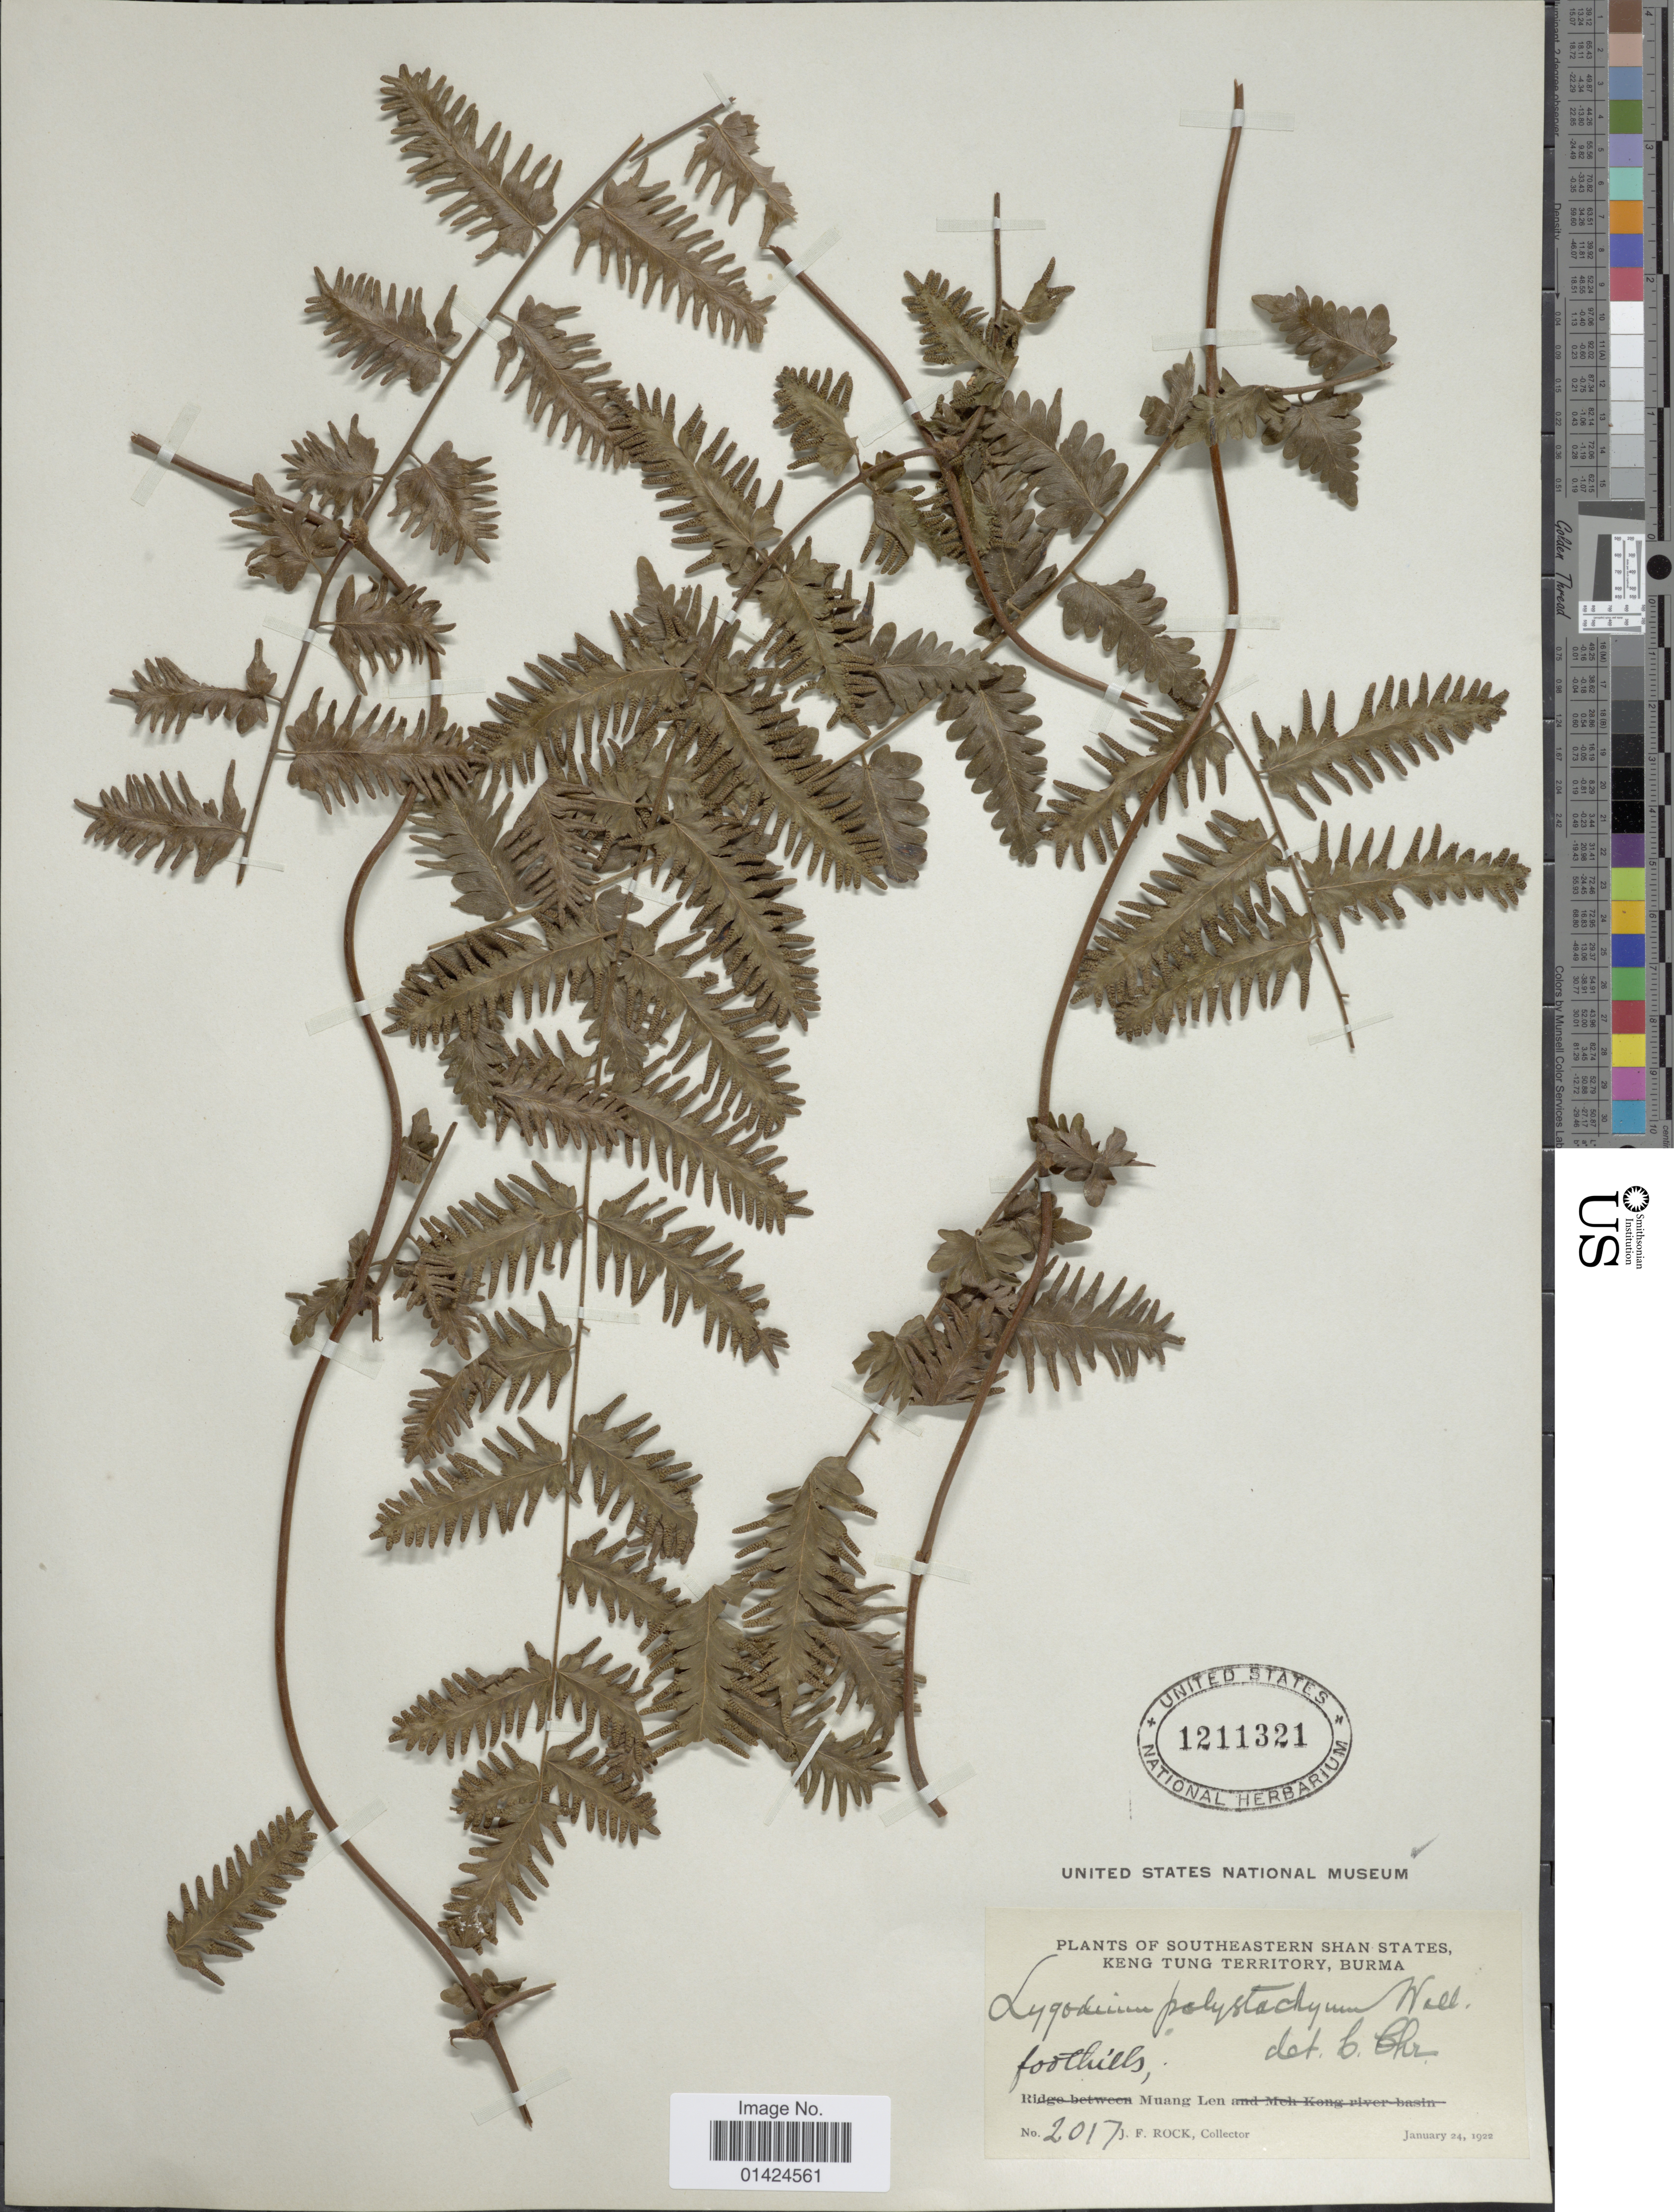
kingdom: Plantae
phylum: Tracheophyta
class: Polypodiopsida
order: Schizaeales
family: Lygodiaceae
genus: Lygodium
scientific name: Lygodium polystachyum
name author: Wall. ex T. Moore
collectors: J. Rock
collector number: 2017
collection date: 1922-01-24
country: Myanmar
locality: Southeastern Shan States, Keng Tung Territory. Muang Len. Foothills.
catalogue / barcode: US 1211321